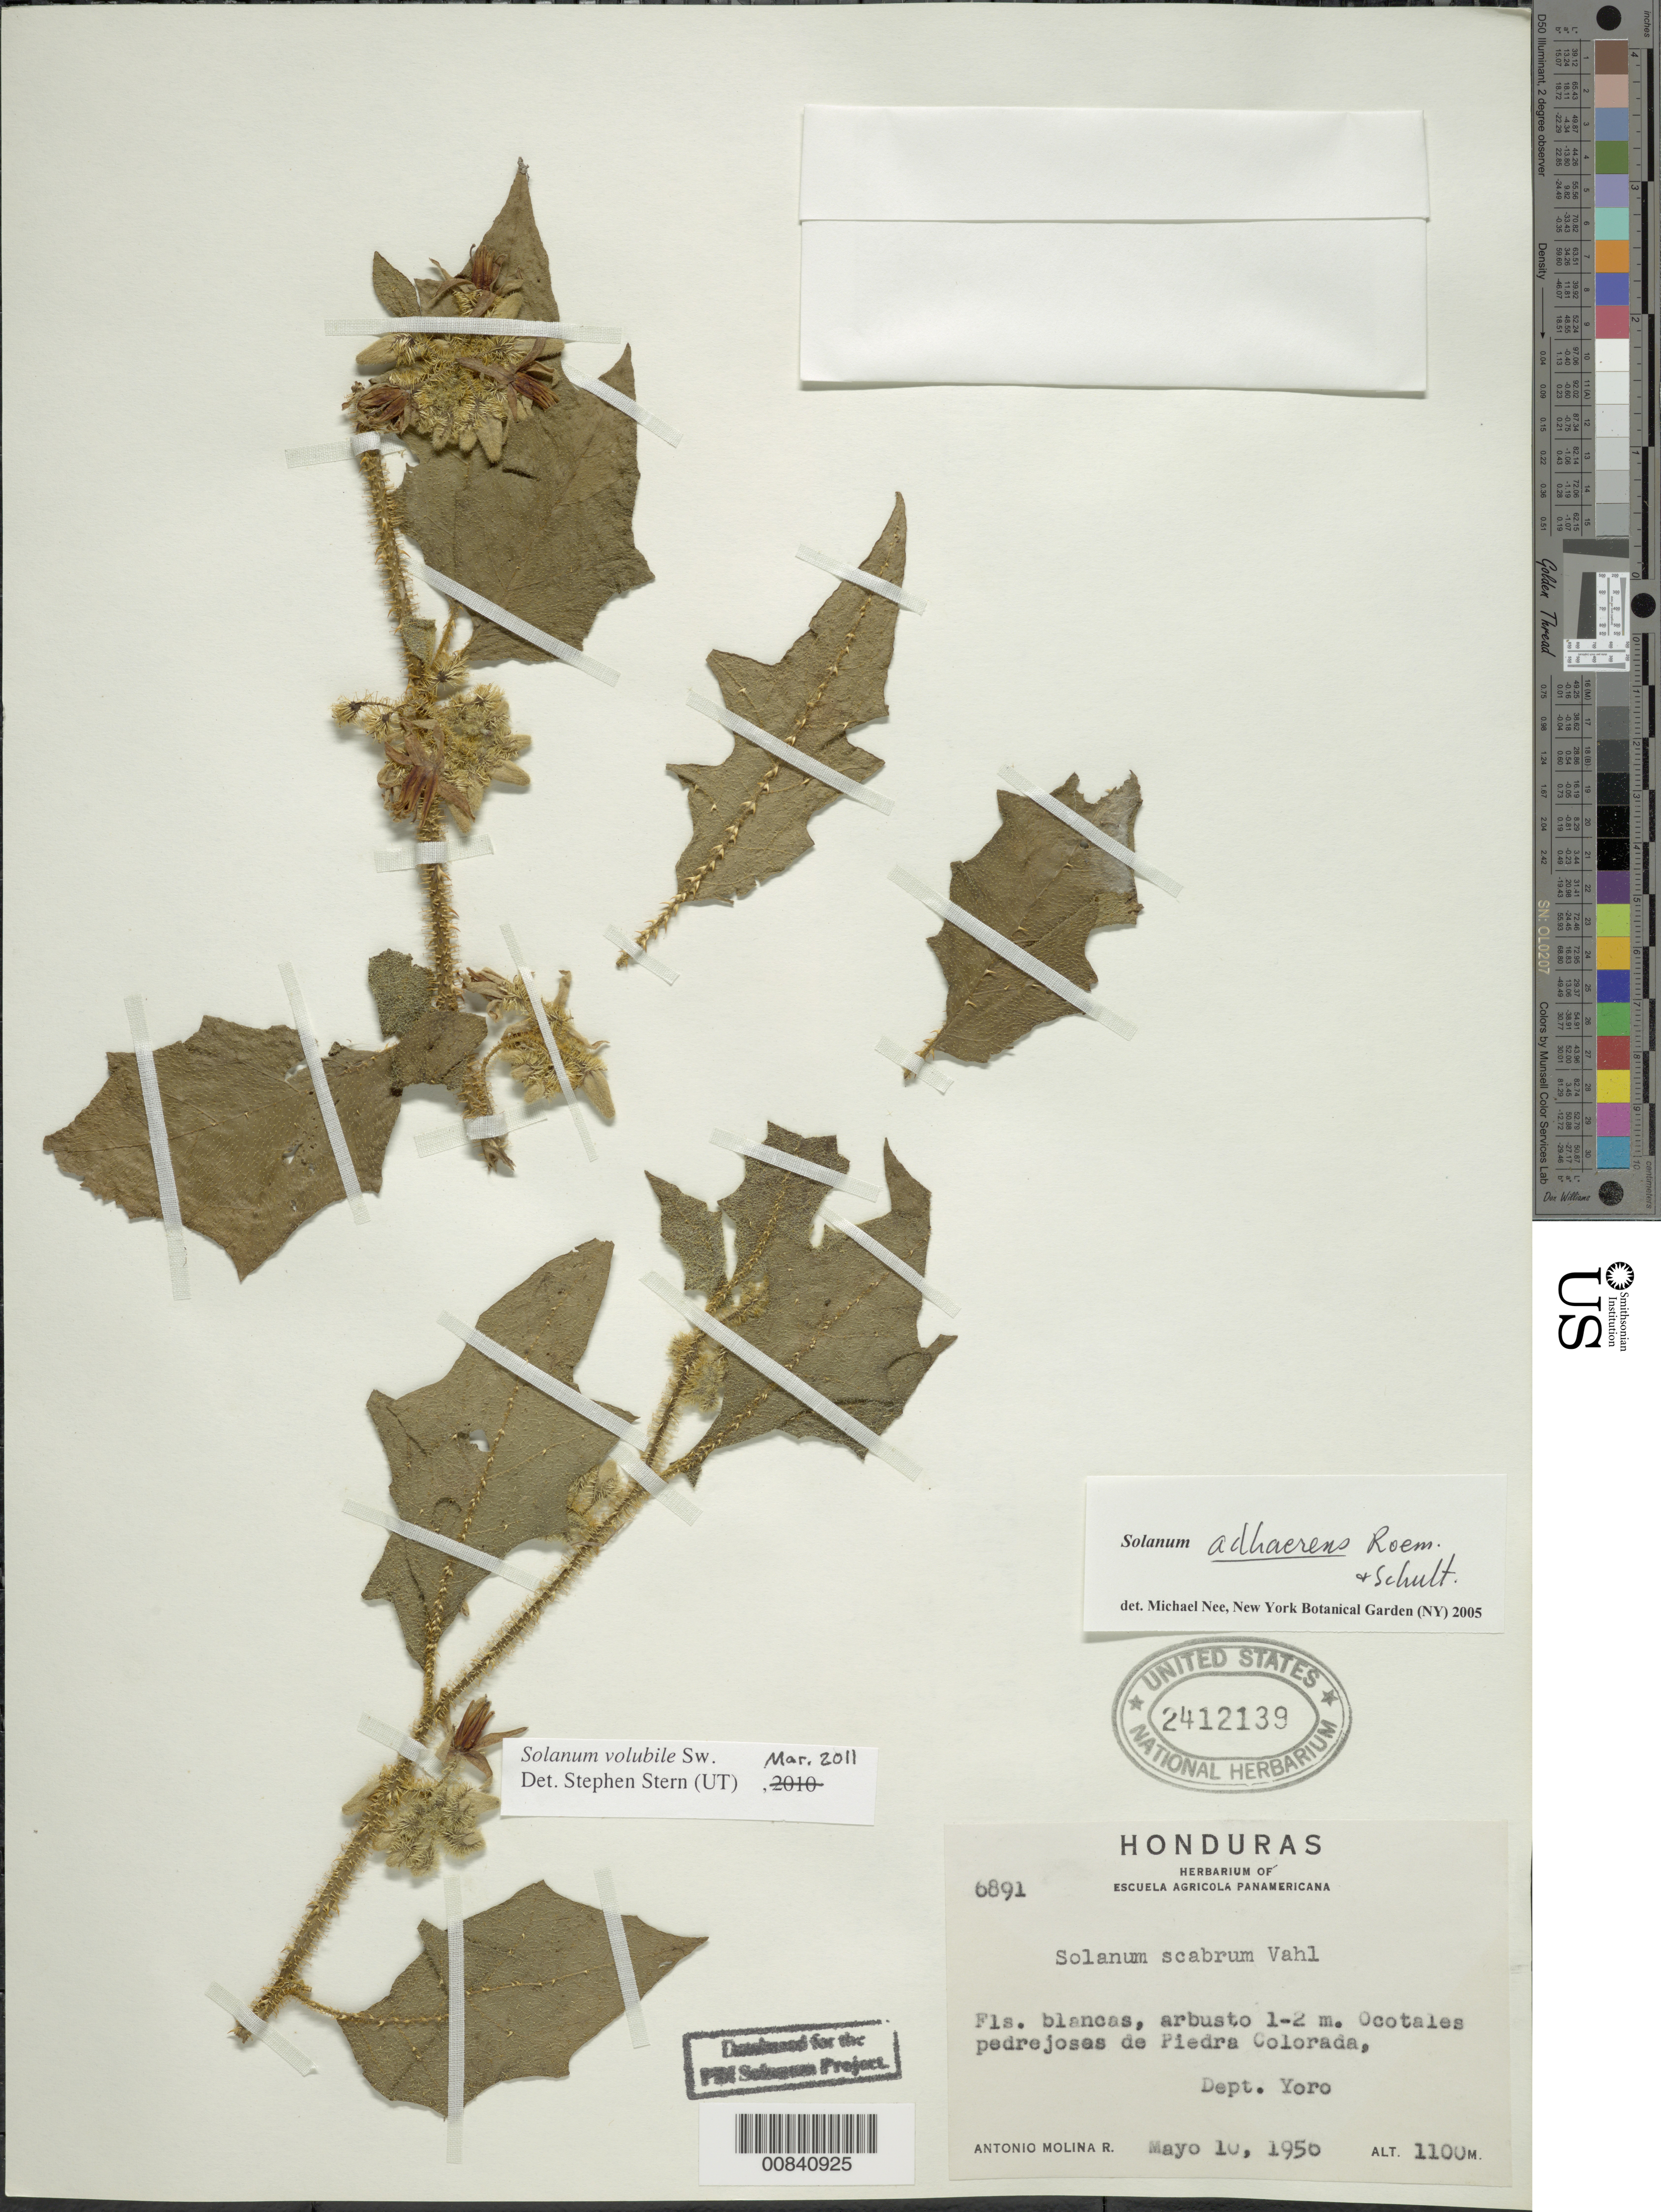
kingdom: Plantae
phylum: Tracheophyta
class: Magnoliopsida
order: Solanales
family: Solanaceae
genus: Solanum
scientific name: Solanum adhaerens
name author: Roem. & Schult.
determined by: Nee, Michael H.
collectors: A. Molina R.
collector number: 6891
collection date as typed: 10 May 1950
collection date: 1950-05-10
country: Honduras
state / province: Yoro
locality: Ocotales pedrojosas de Piedra Colorada.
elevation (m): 1100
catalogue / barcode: US 2412139